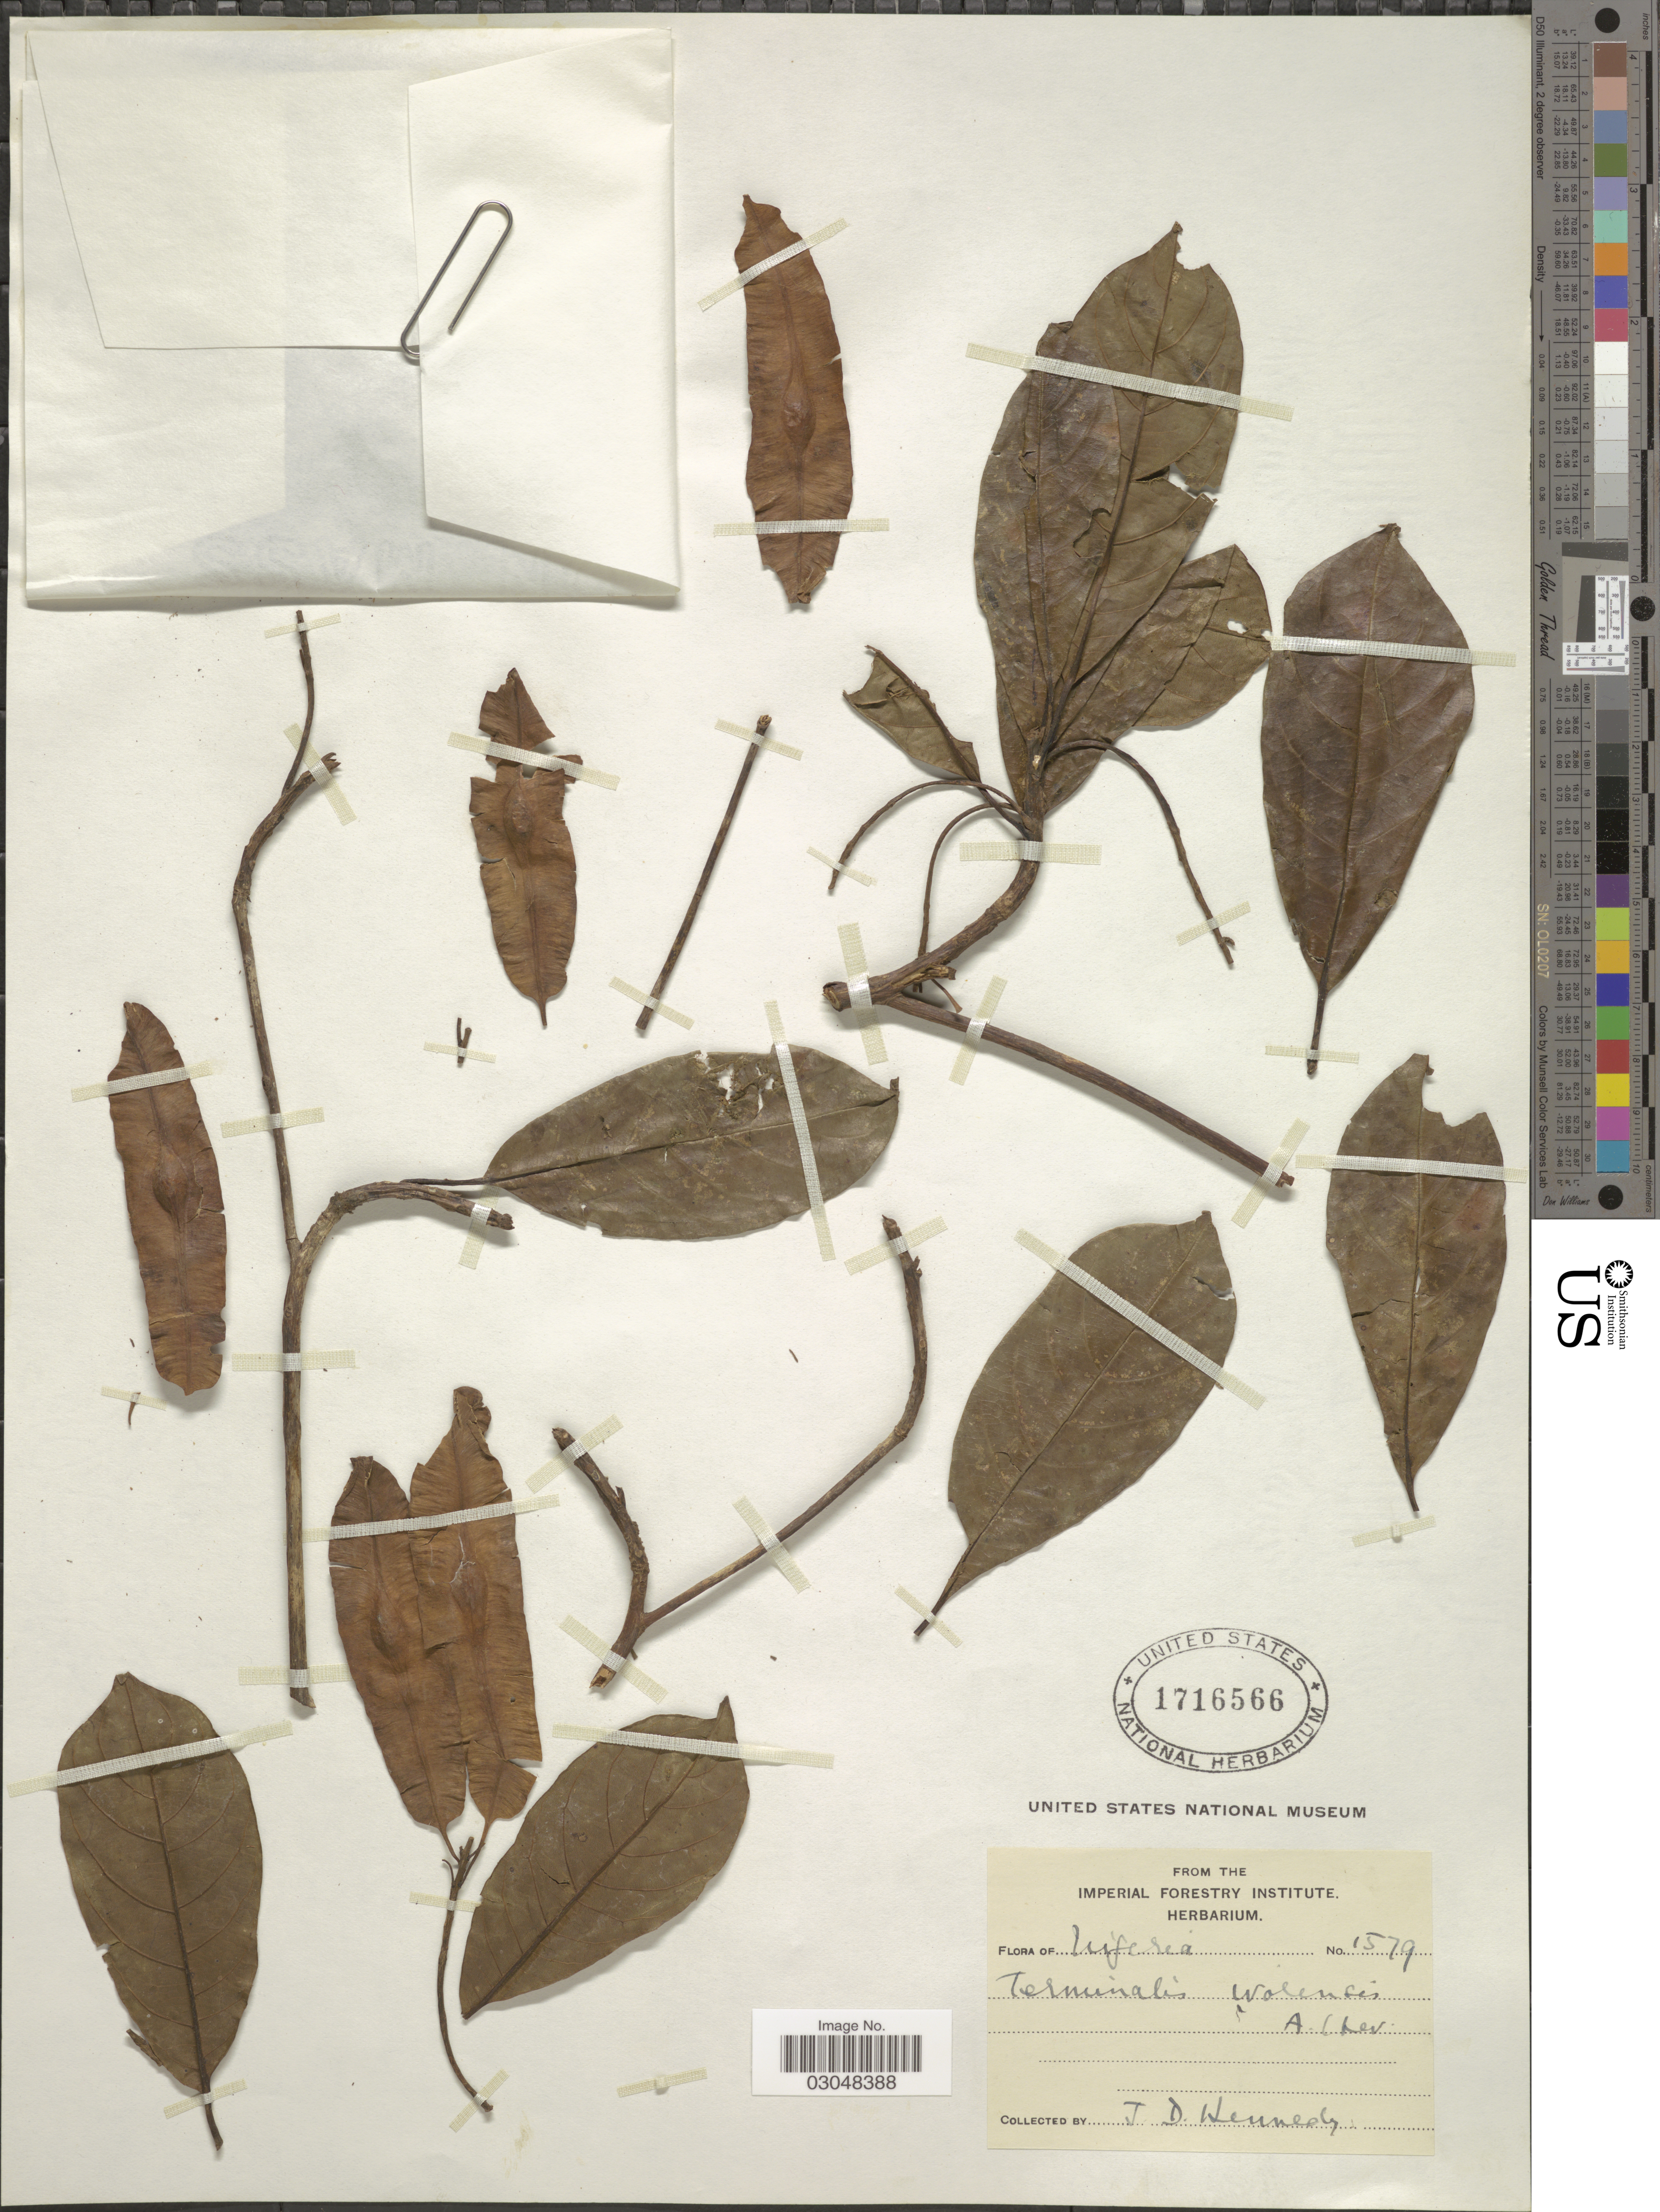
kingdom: Plantae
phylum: Tracheophyta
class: Magnoliopsida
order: Myrtales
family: Combretaceae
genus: Terminalia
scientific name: Terminalia ivorensis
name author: A. Chev.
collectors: J. D. Kennedy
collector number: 1579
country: Nigeria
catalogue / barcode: US 1716566